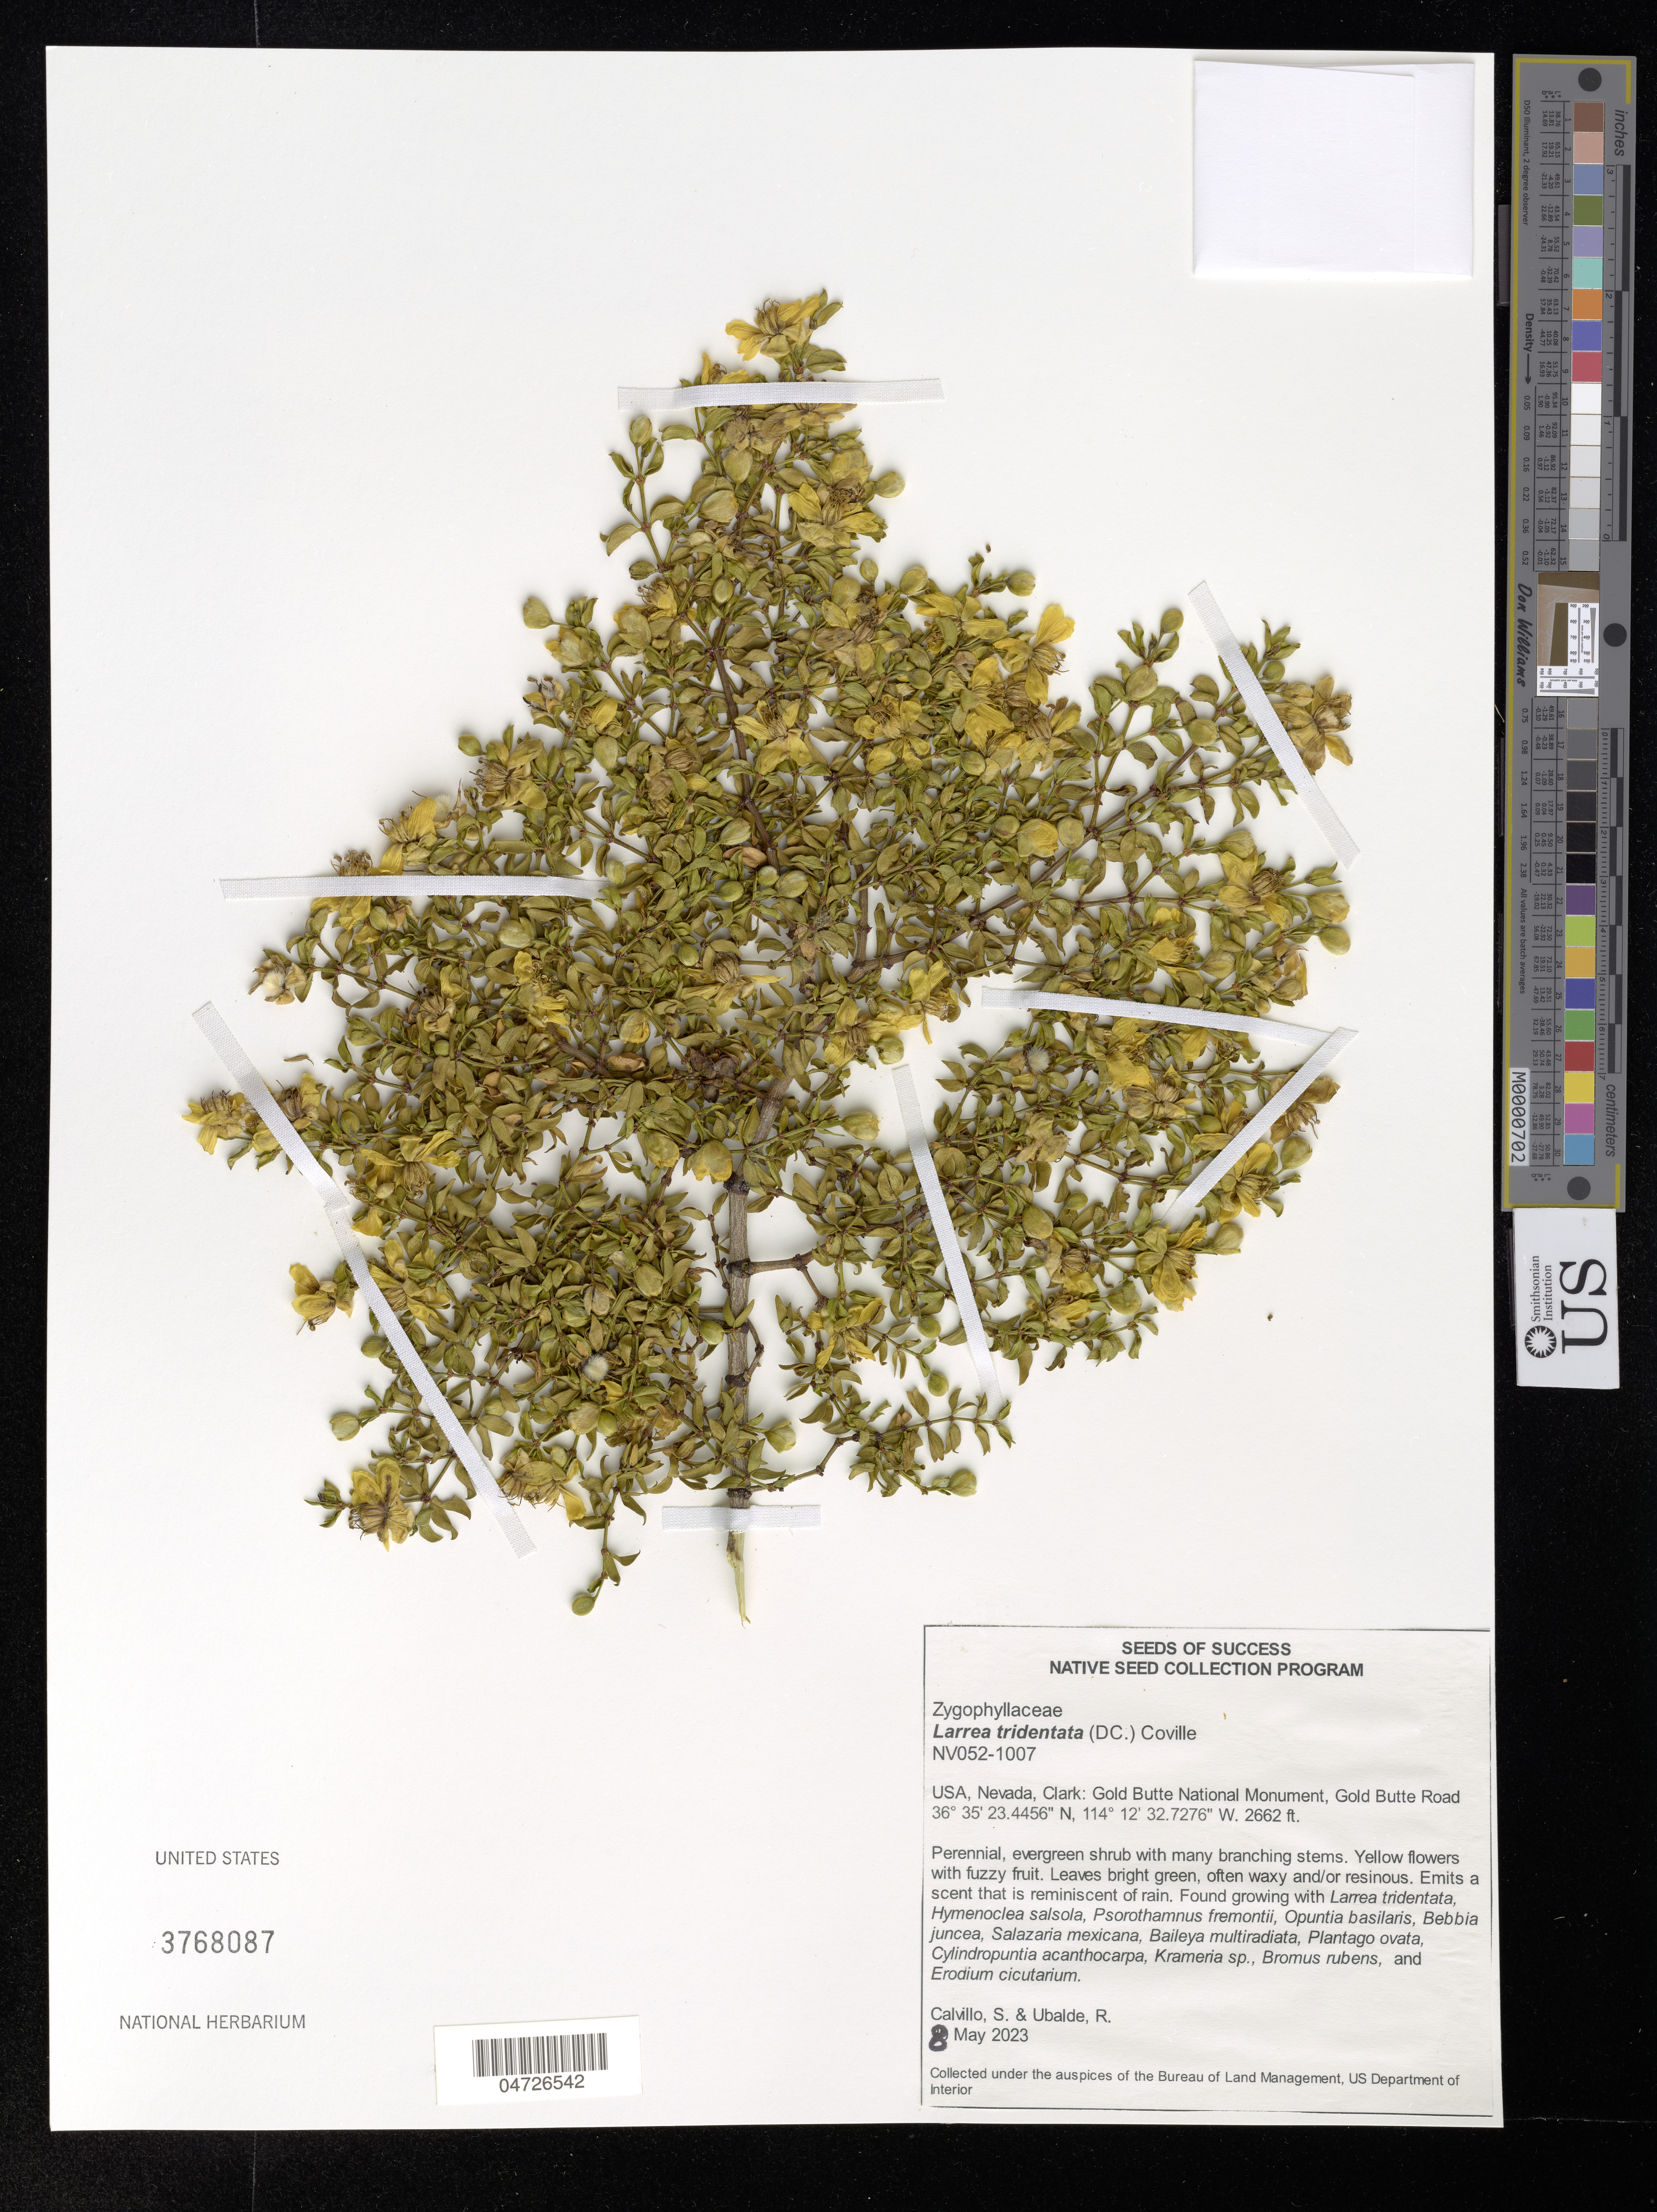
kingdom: Plantae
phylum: Tracheophyta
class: Magnoliopsida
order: Zygophyllales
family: Zygophyllaceae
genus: Larrea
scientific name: Larrea tridentata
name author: (Sessé & Moc. ex DC.) Coville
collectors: S. Calvillo & R. Ubalde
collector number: NV052-1007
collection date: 2023-05-08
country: United States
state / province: Nevada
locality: Clark: Gold Butte National Monument, Gold Butte Road.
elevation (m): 811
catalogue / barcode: US 3768087